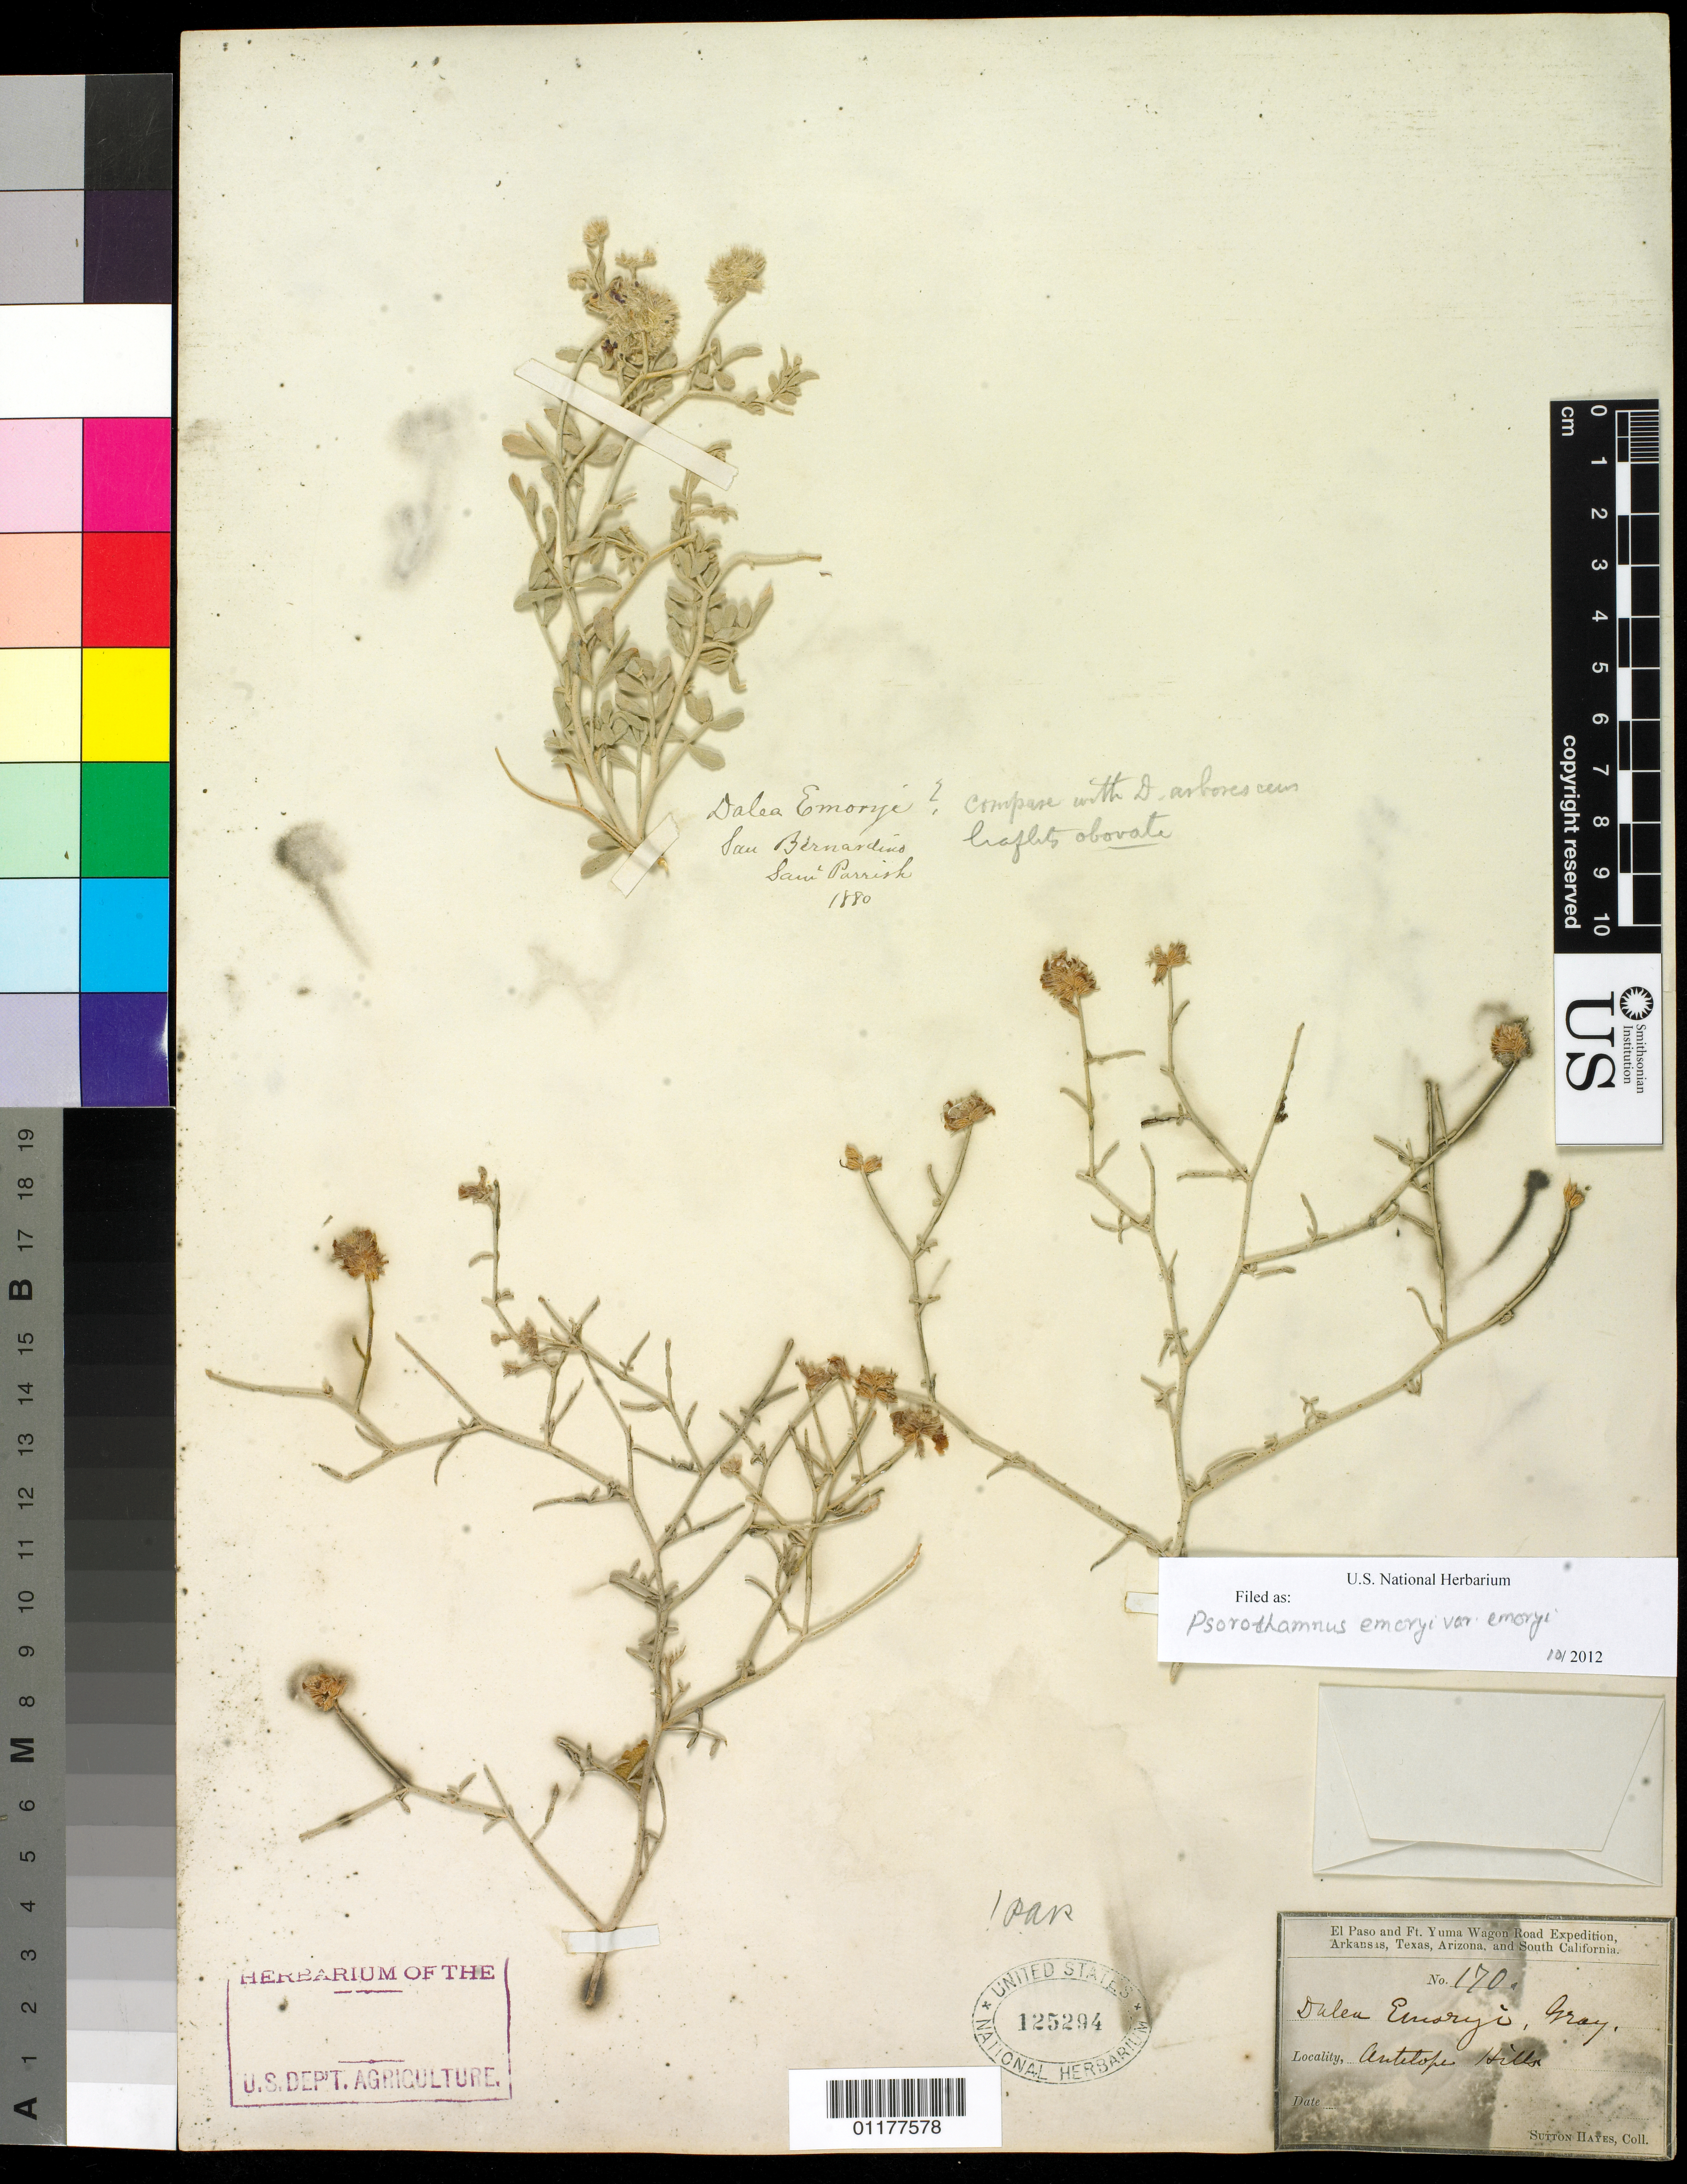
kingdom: Plantae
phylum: Tracheophyta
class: Magnoliopsida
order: Fabales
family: Fabaceae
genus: Psorothamnus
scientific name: Psorothamnus emoryi var. emoryi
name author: (A. Gray) Rydb.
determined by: Strong, M. T., (US), Smithsonian Institution - National Museum of Natural History (UNITED STATES)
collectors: S. Hayes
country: United States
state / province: Arizona / Arkansas / California / Texas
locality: Antelope Hills.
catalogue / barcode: US 125294